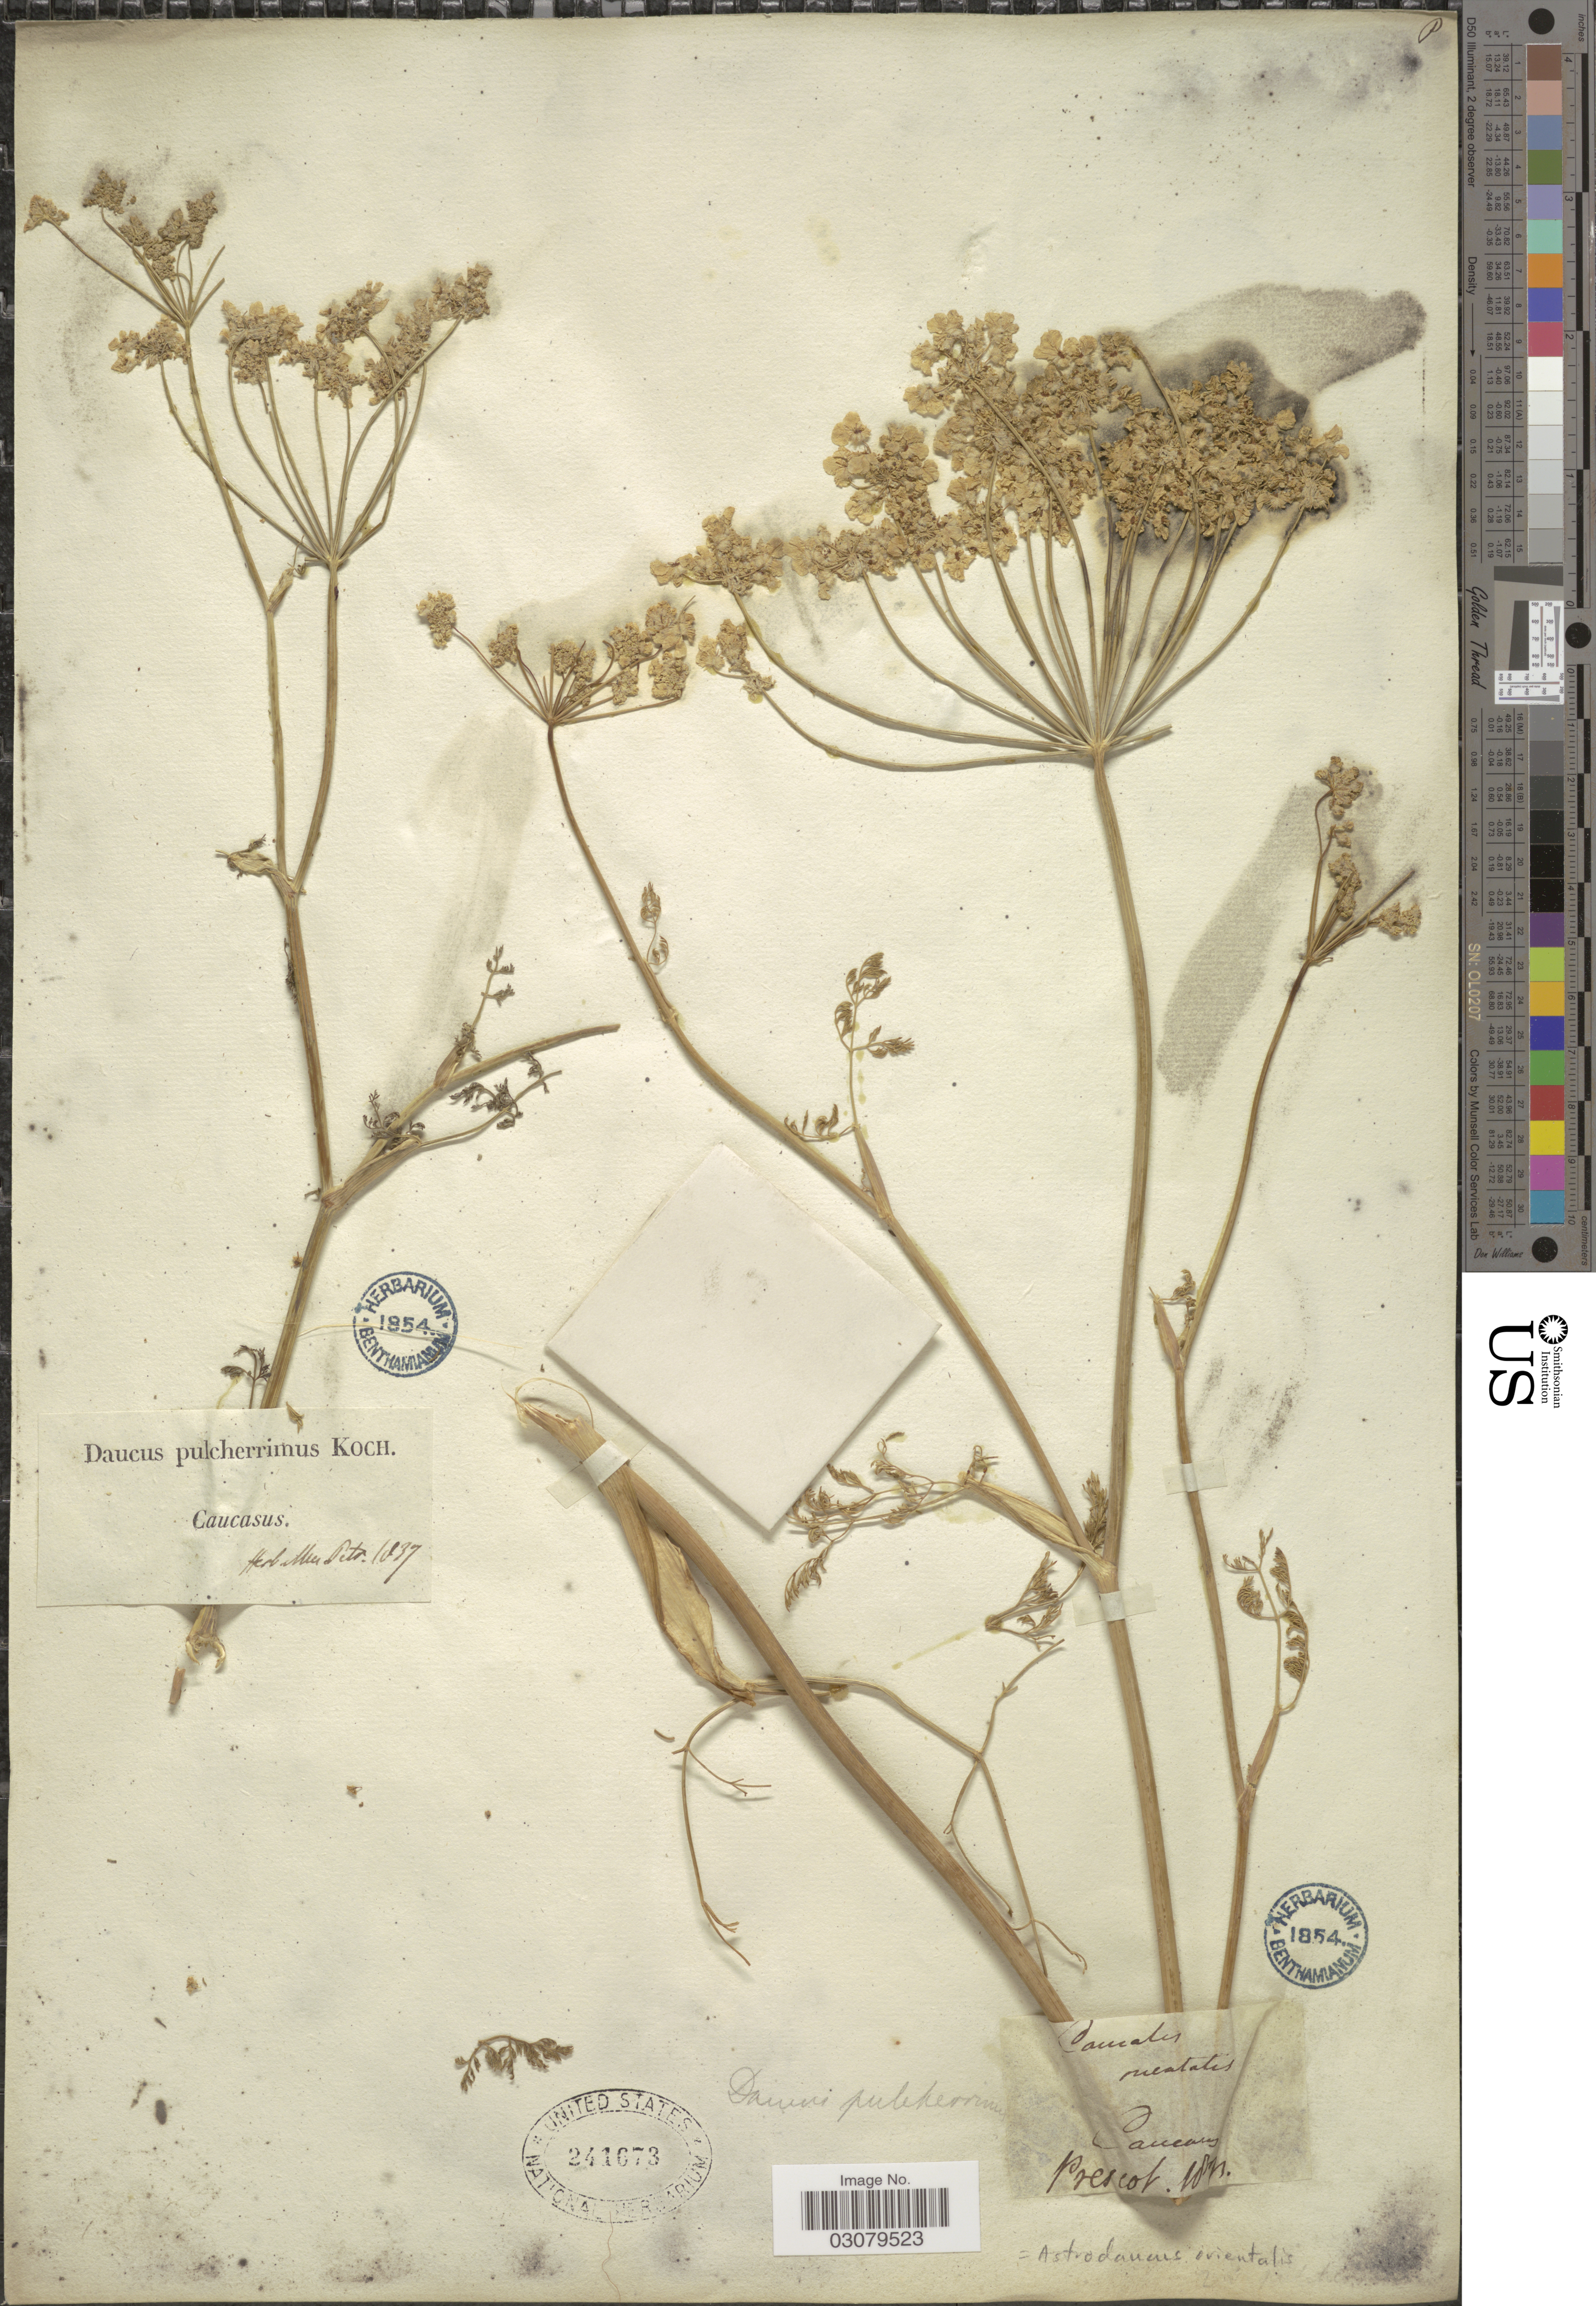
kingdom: Plantae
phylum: Tracheophyta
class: Magnoliopsida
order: Apiales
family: Apiaceae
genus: Astrodaucus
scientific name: Astrodaucus orientalis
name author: (L.) Drude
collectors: Prescot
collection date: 1841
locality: Caucasus.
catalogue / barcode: US 241673